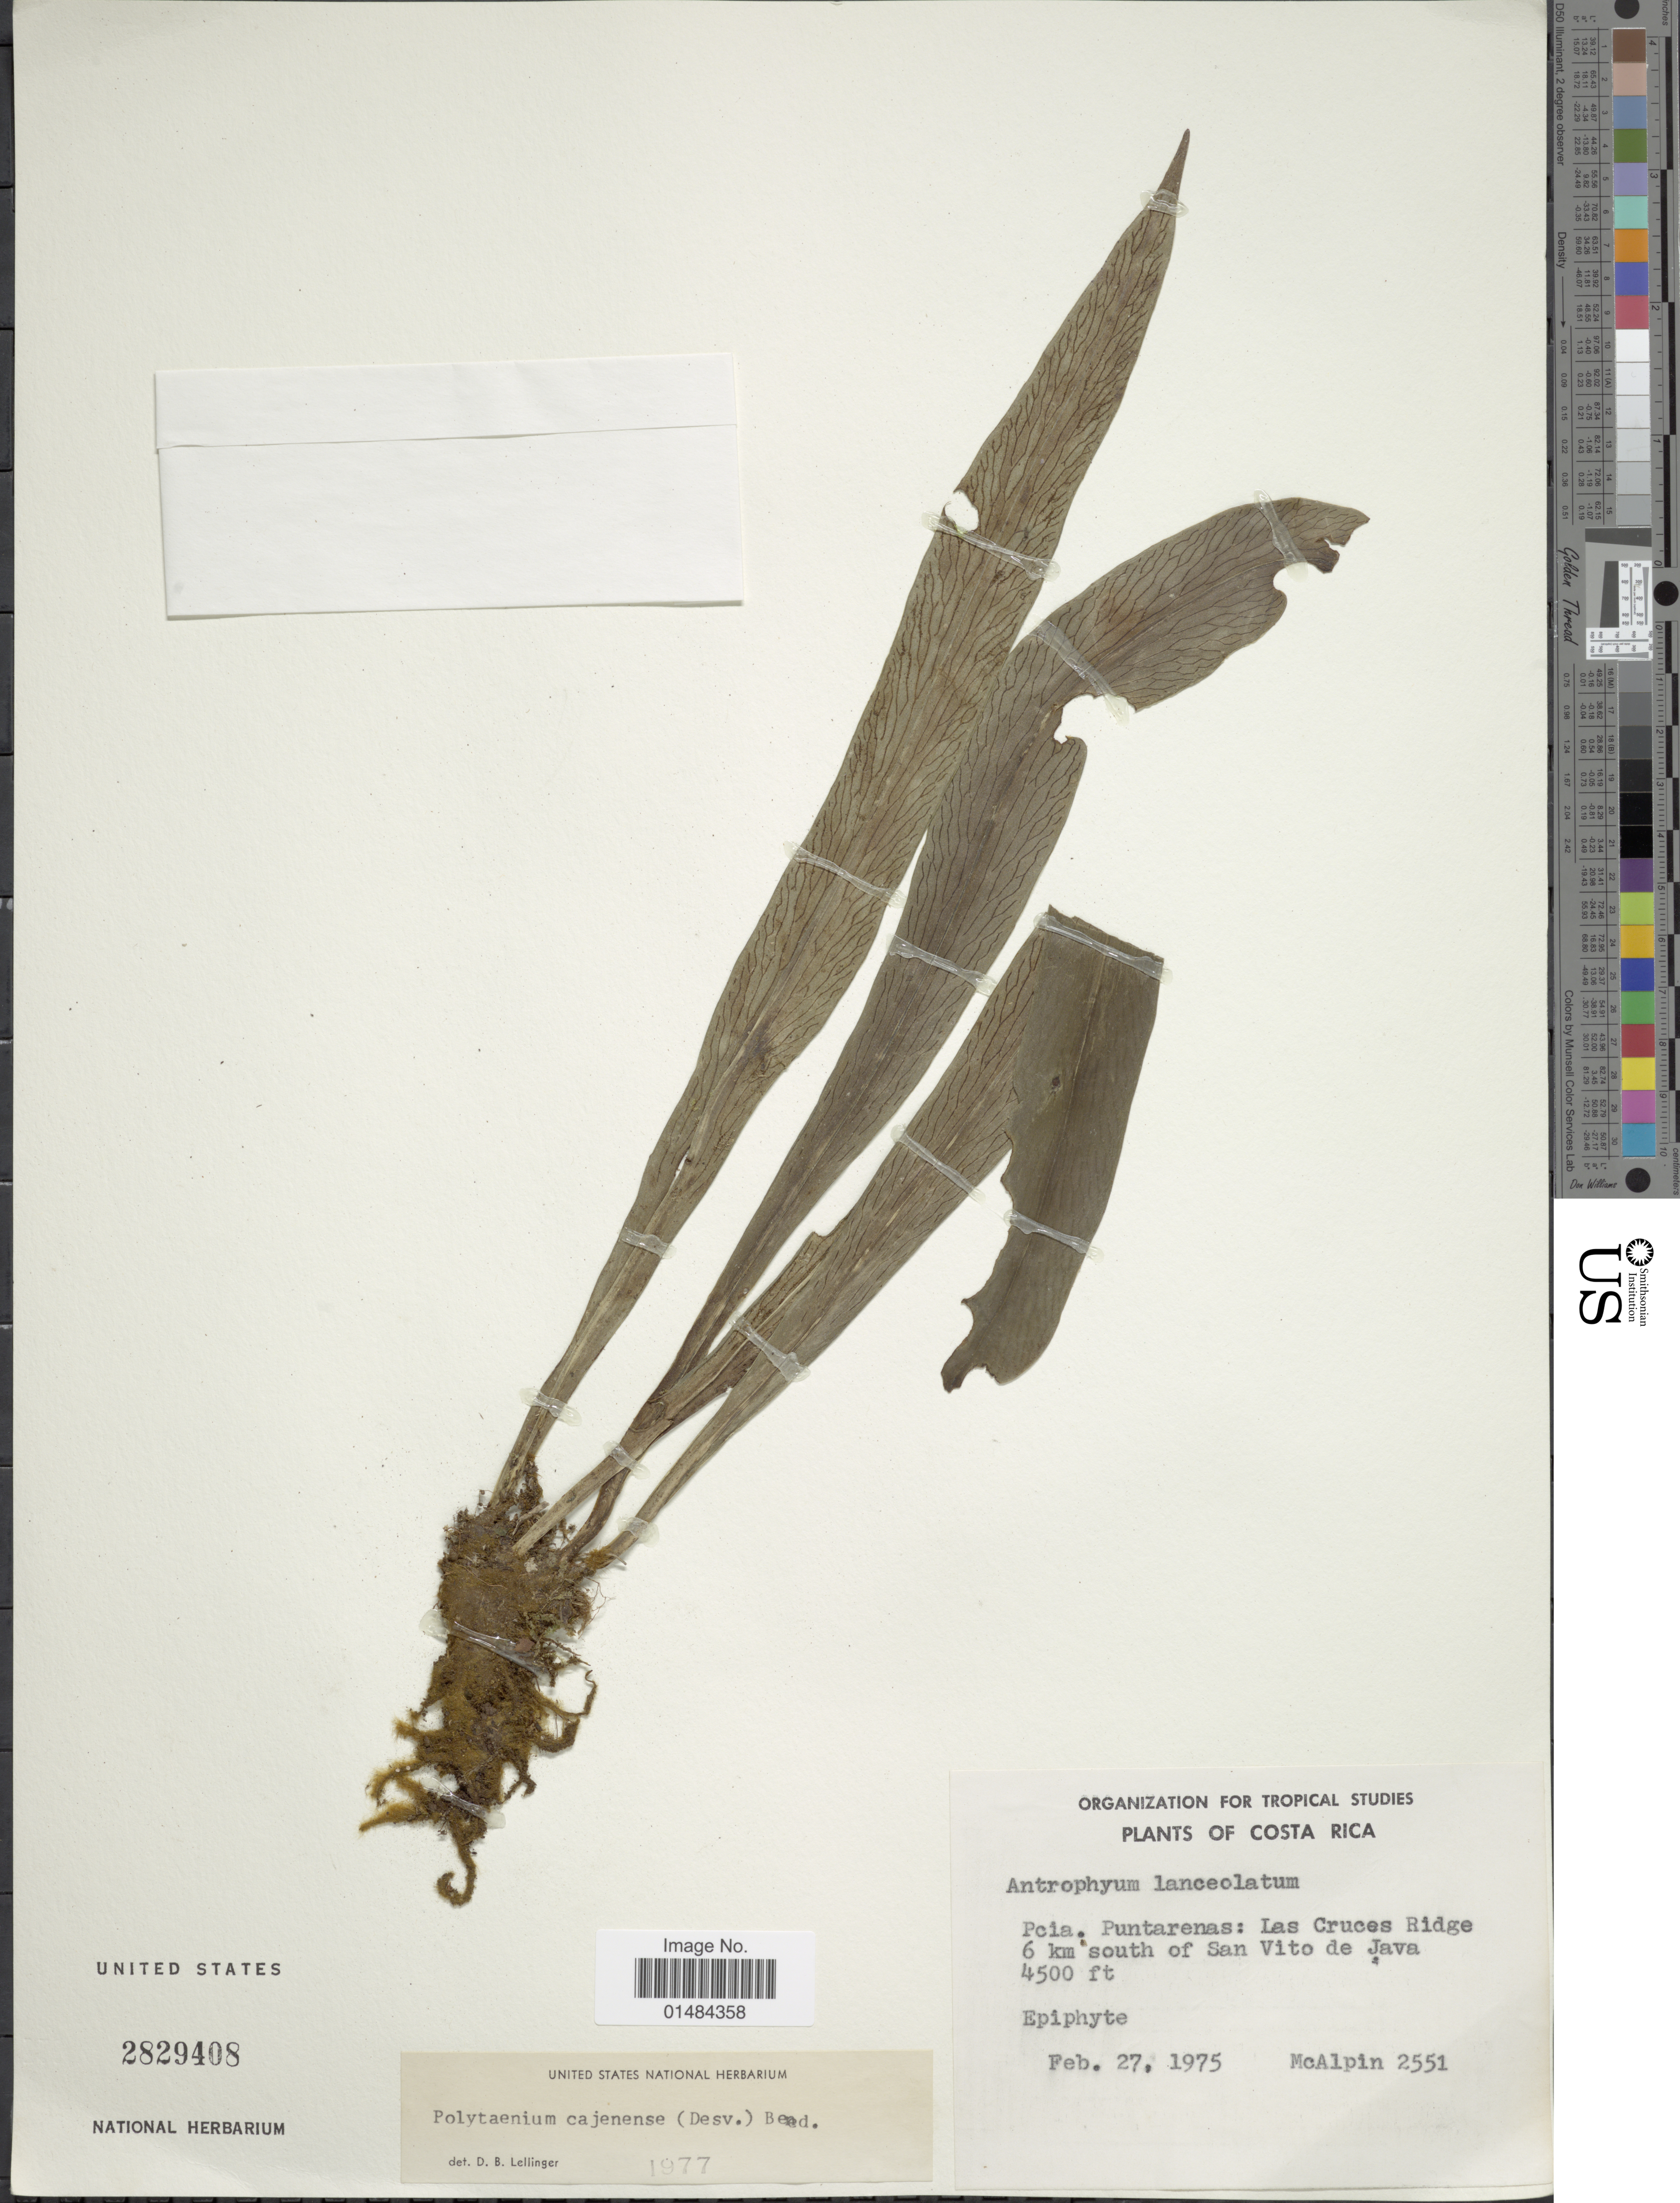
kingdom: Plantae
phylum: Tracheophyta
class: Polypodiopsida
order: Polypodiales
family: Pteridaceae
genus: Polytaenium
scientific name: Polytaenium cajenense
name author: (Desv.) Benedict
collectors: -- McAlpin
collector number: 2551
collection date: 1975-02-27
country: Costa Rica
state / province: Puntarenas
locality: Costa Rica, Pcia. Puntarenas: Las Cruces Ridge 6 miles south of San Vito de Java.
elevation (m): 1372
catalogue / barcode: US 2829408